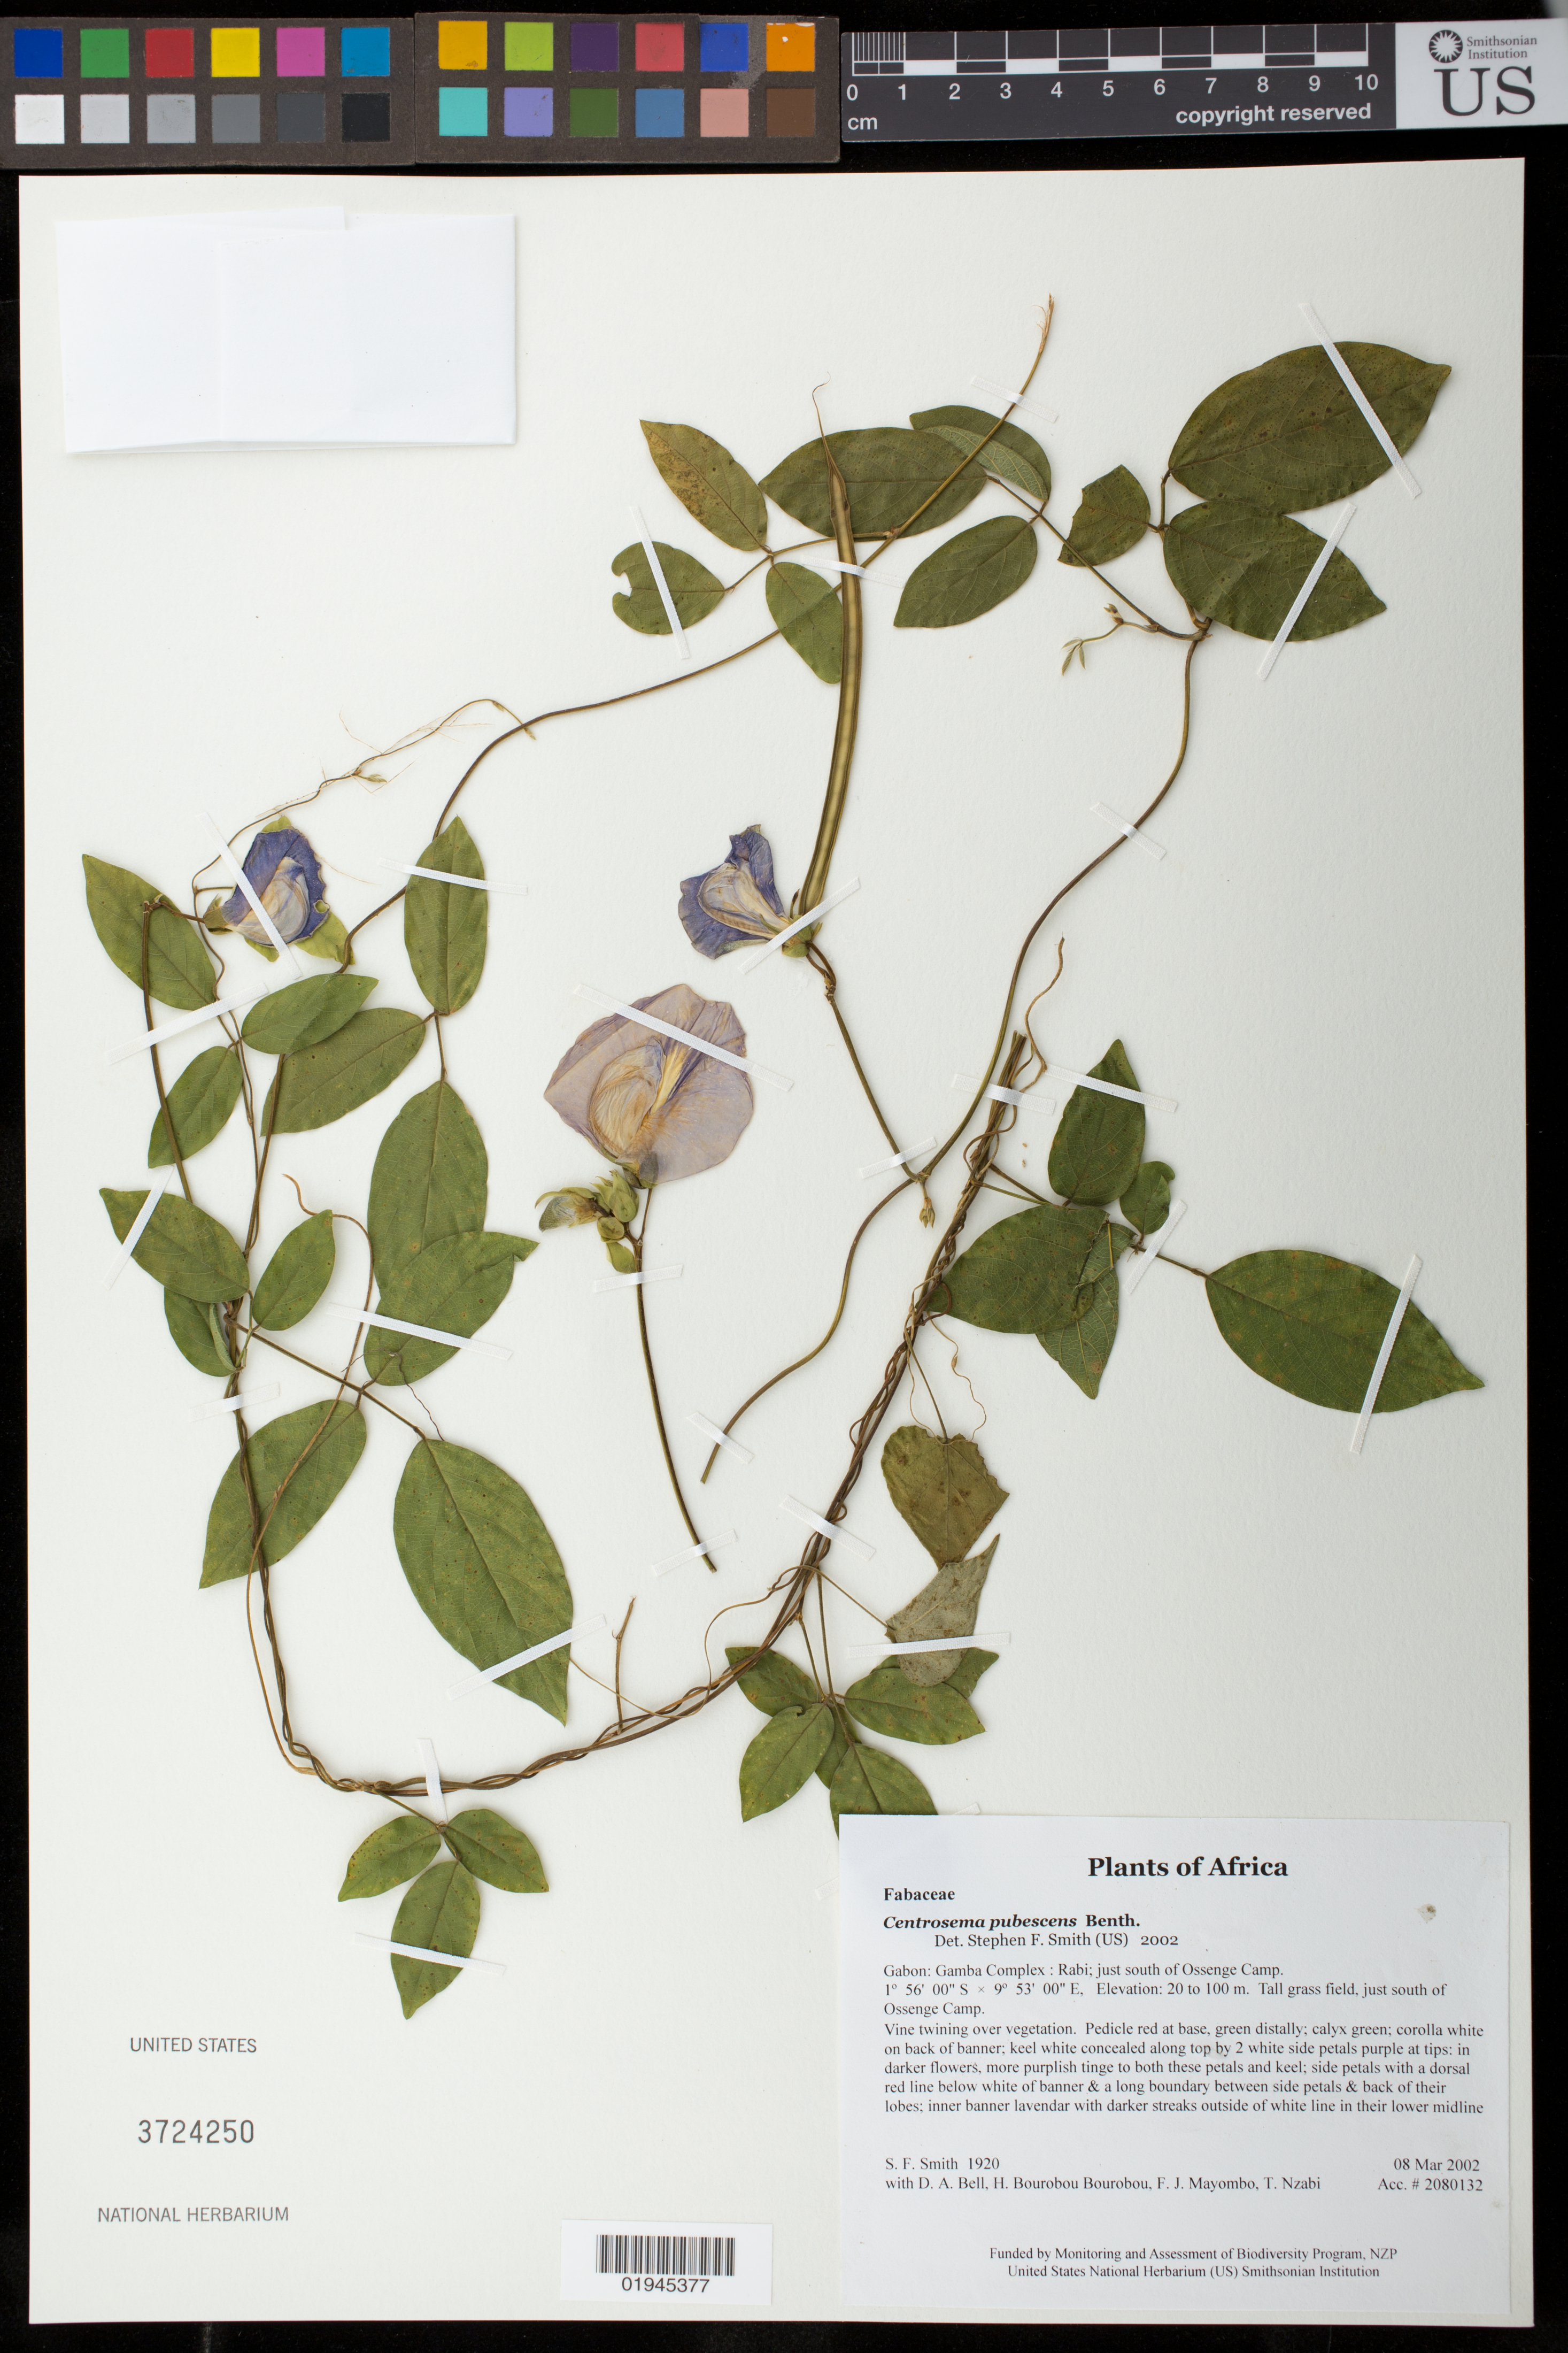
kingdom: Plantae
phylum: Tracheophyta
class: Magnoliopsida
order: Fabales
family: Fabaceae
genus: Centrosema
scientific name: Centrosema pubescens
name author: Benth.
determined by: Smith, Stephen F., (US), NMNH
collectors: S.F. Smith, D. A. Bell, H. Bourobou Bourobou & F. J. Mayombo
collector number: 1920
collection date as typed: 08 Mar 2002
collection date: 2002-03-08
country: Gabon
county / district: Gamba Complex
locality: Rabi; just south of Ossenge Camp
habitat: Tall grass field, just south of Ossenge Camp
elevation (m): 20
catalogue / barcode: US 3724250